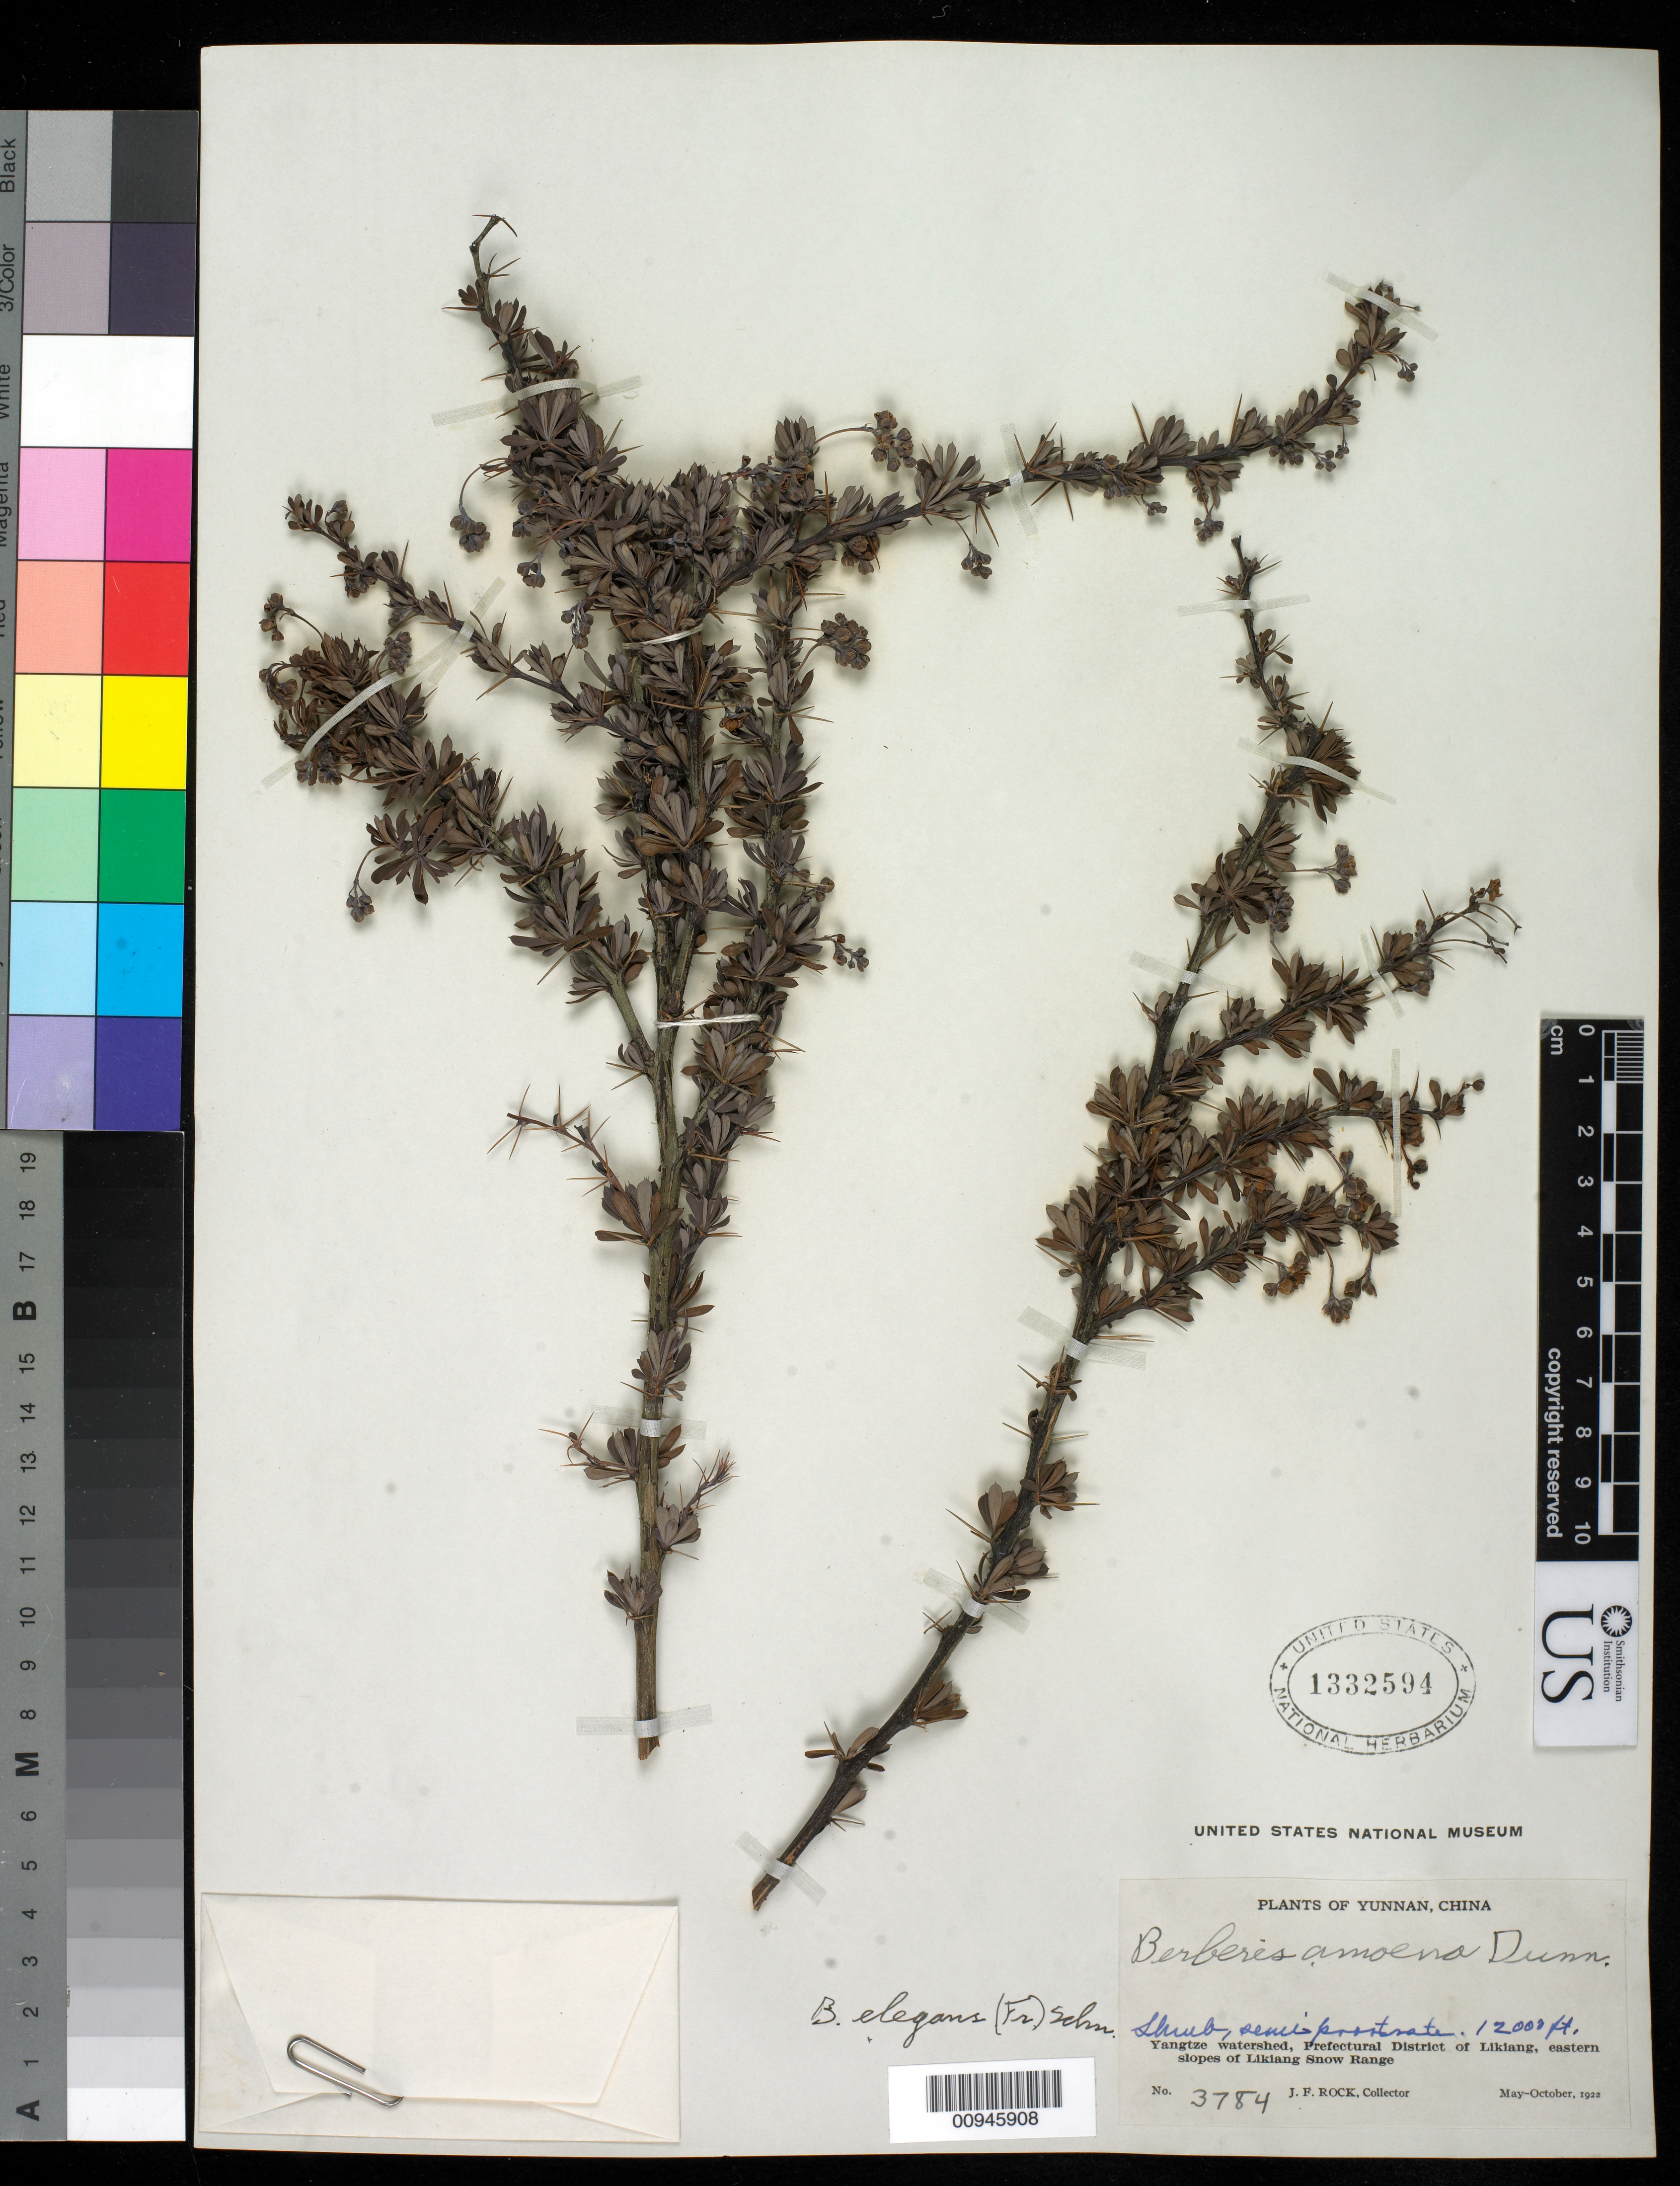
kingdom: Plantae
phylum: Tracheophyta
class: Magnoliopsida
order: Ranunculales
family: Berberidaceae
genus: Berberis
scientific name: Berberis elegans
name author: C.K. Schneid.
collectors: J. F. Rock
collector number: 3784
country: China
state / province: Yunnan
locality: Yangtze watershed, Prefectural District of Liklang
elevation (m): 3658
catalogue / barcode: US 1332594